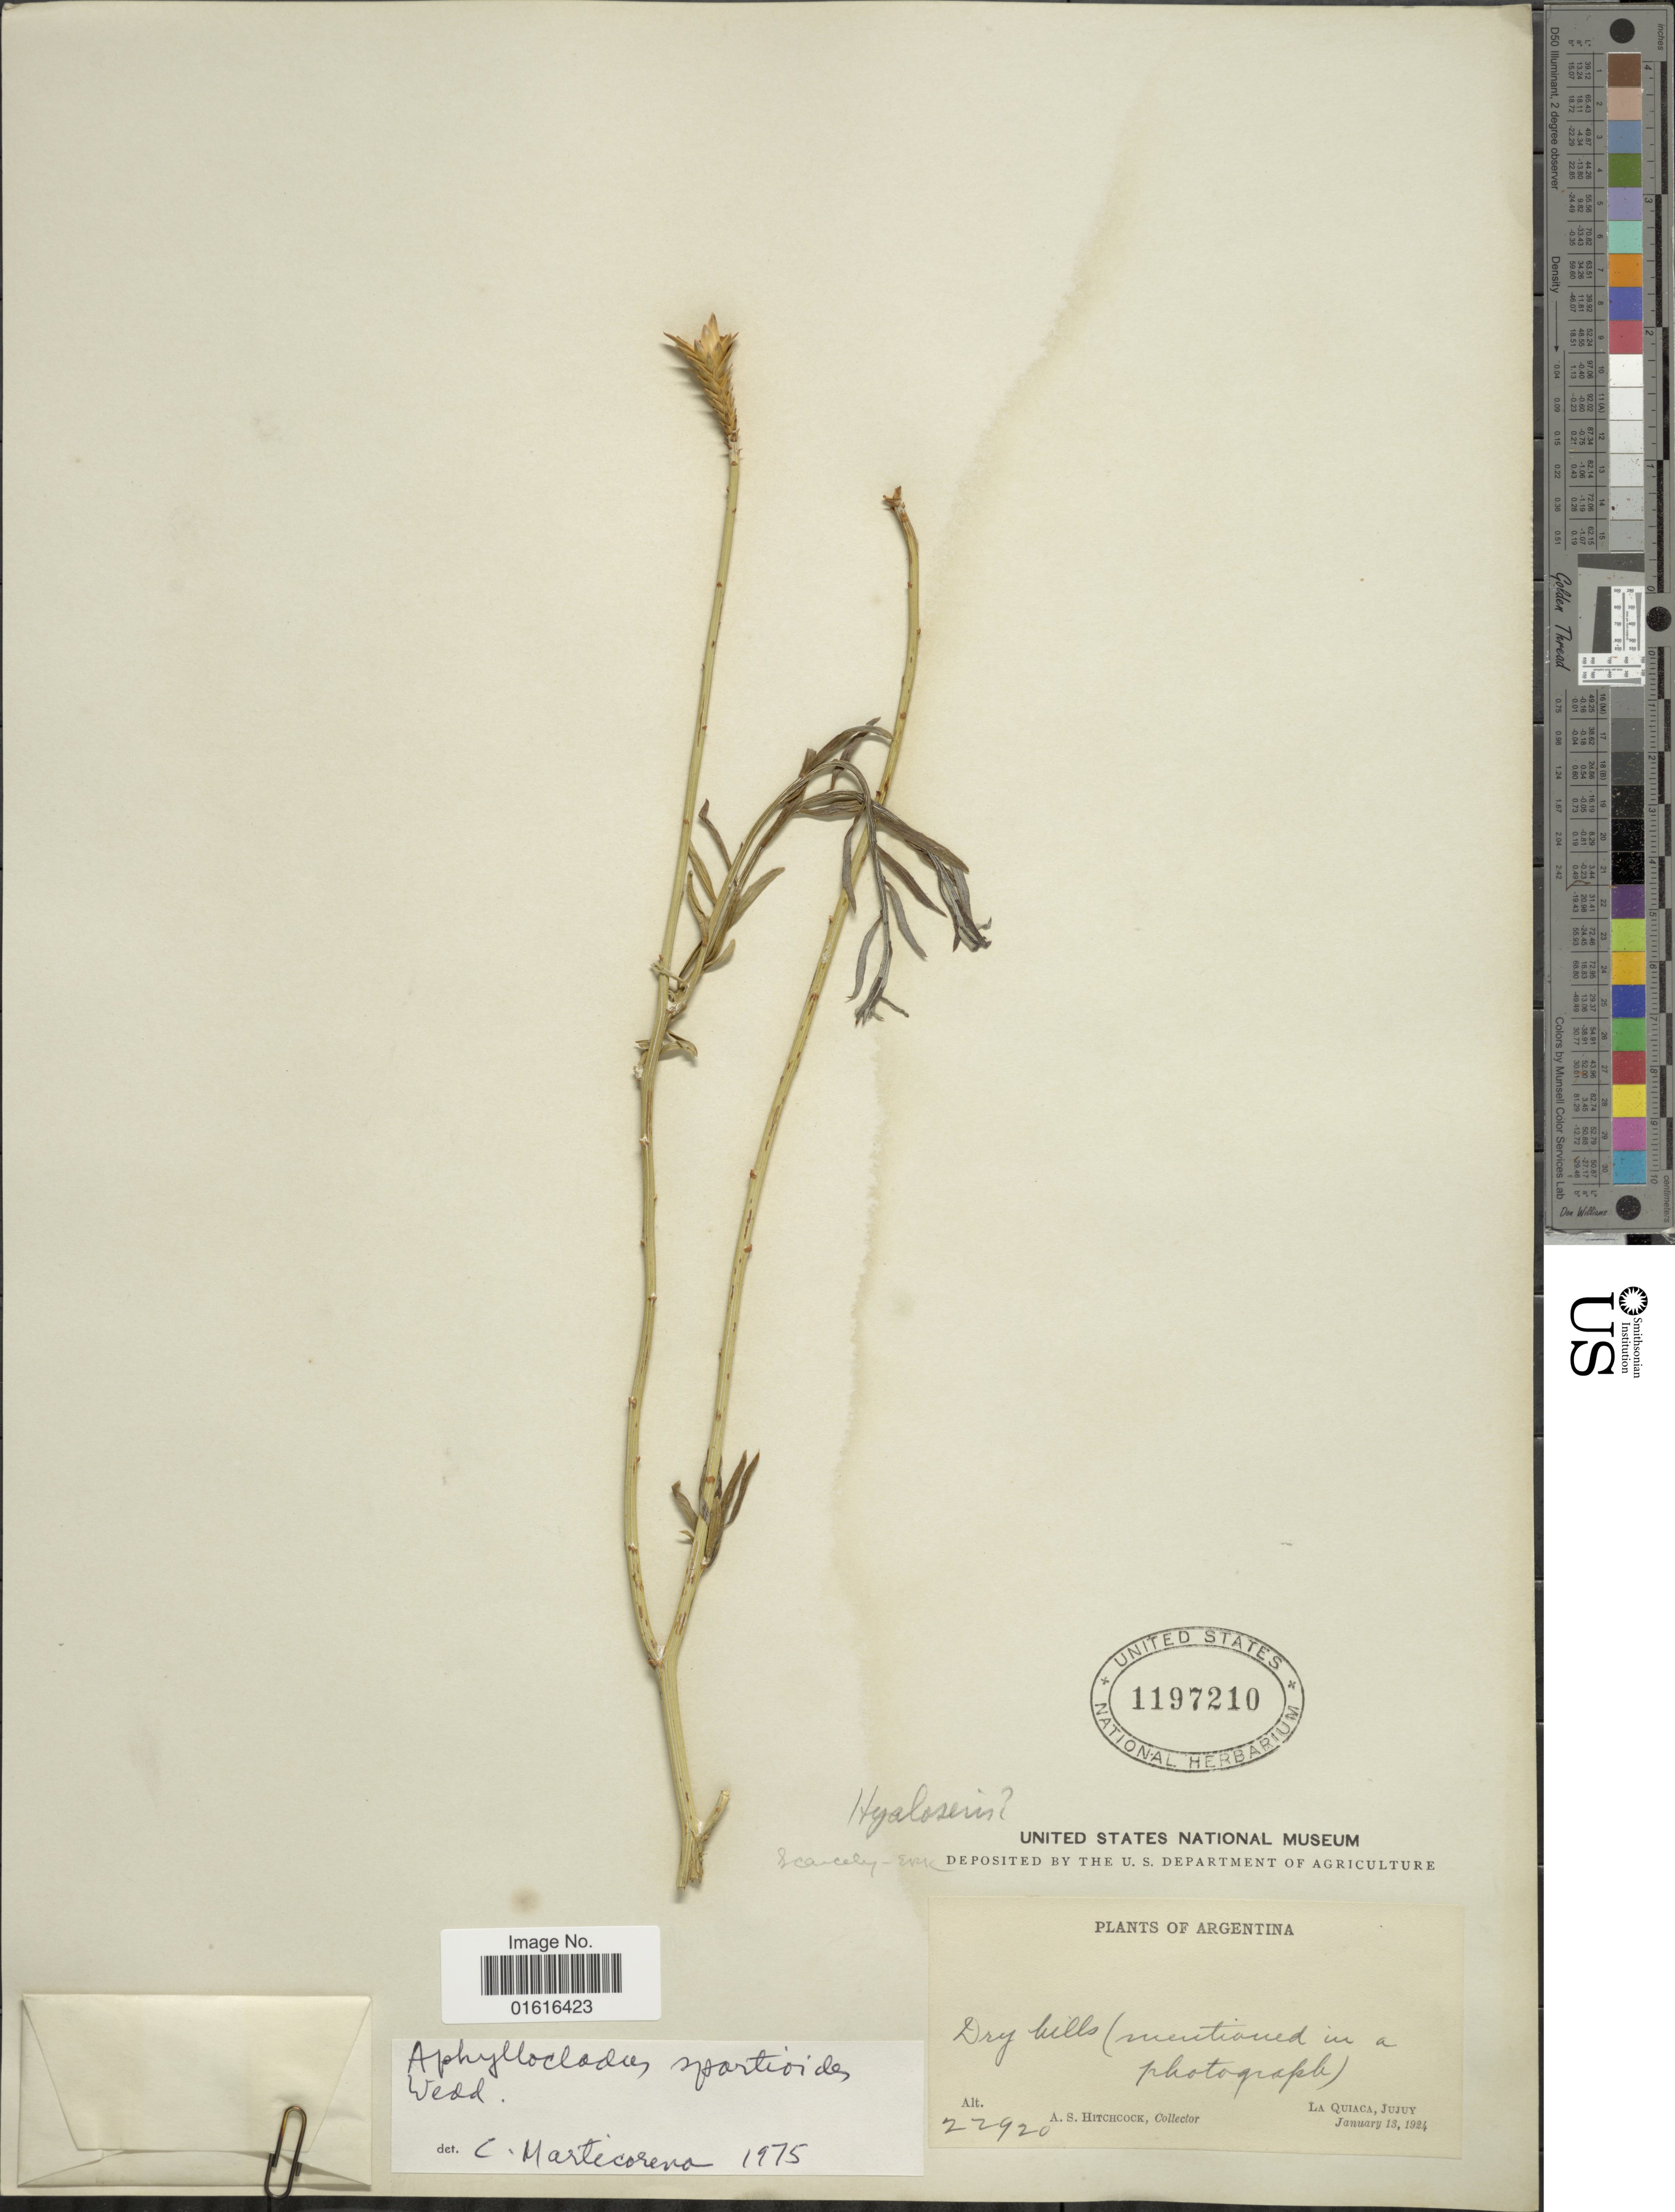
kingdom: Plantae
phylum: Tracheophyta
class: Magnoliopsida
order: Asterales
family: Asteraceae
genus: Aphyllocladus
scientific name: Aphyllocladus spartioides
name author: Wedd.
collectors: A. S. Hitchcock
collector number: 22920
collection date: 1924-01-13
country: Argentina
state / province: Jujuy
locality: La Quiaca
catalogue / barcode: US 1197210